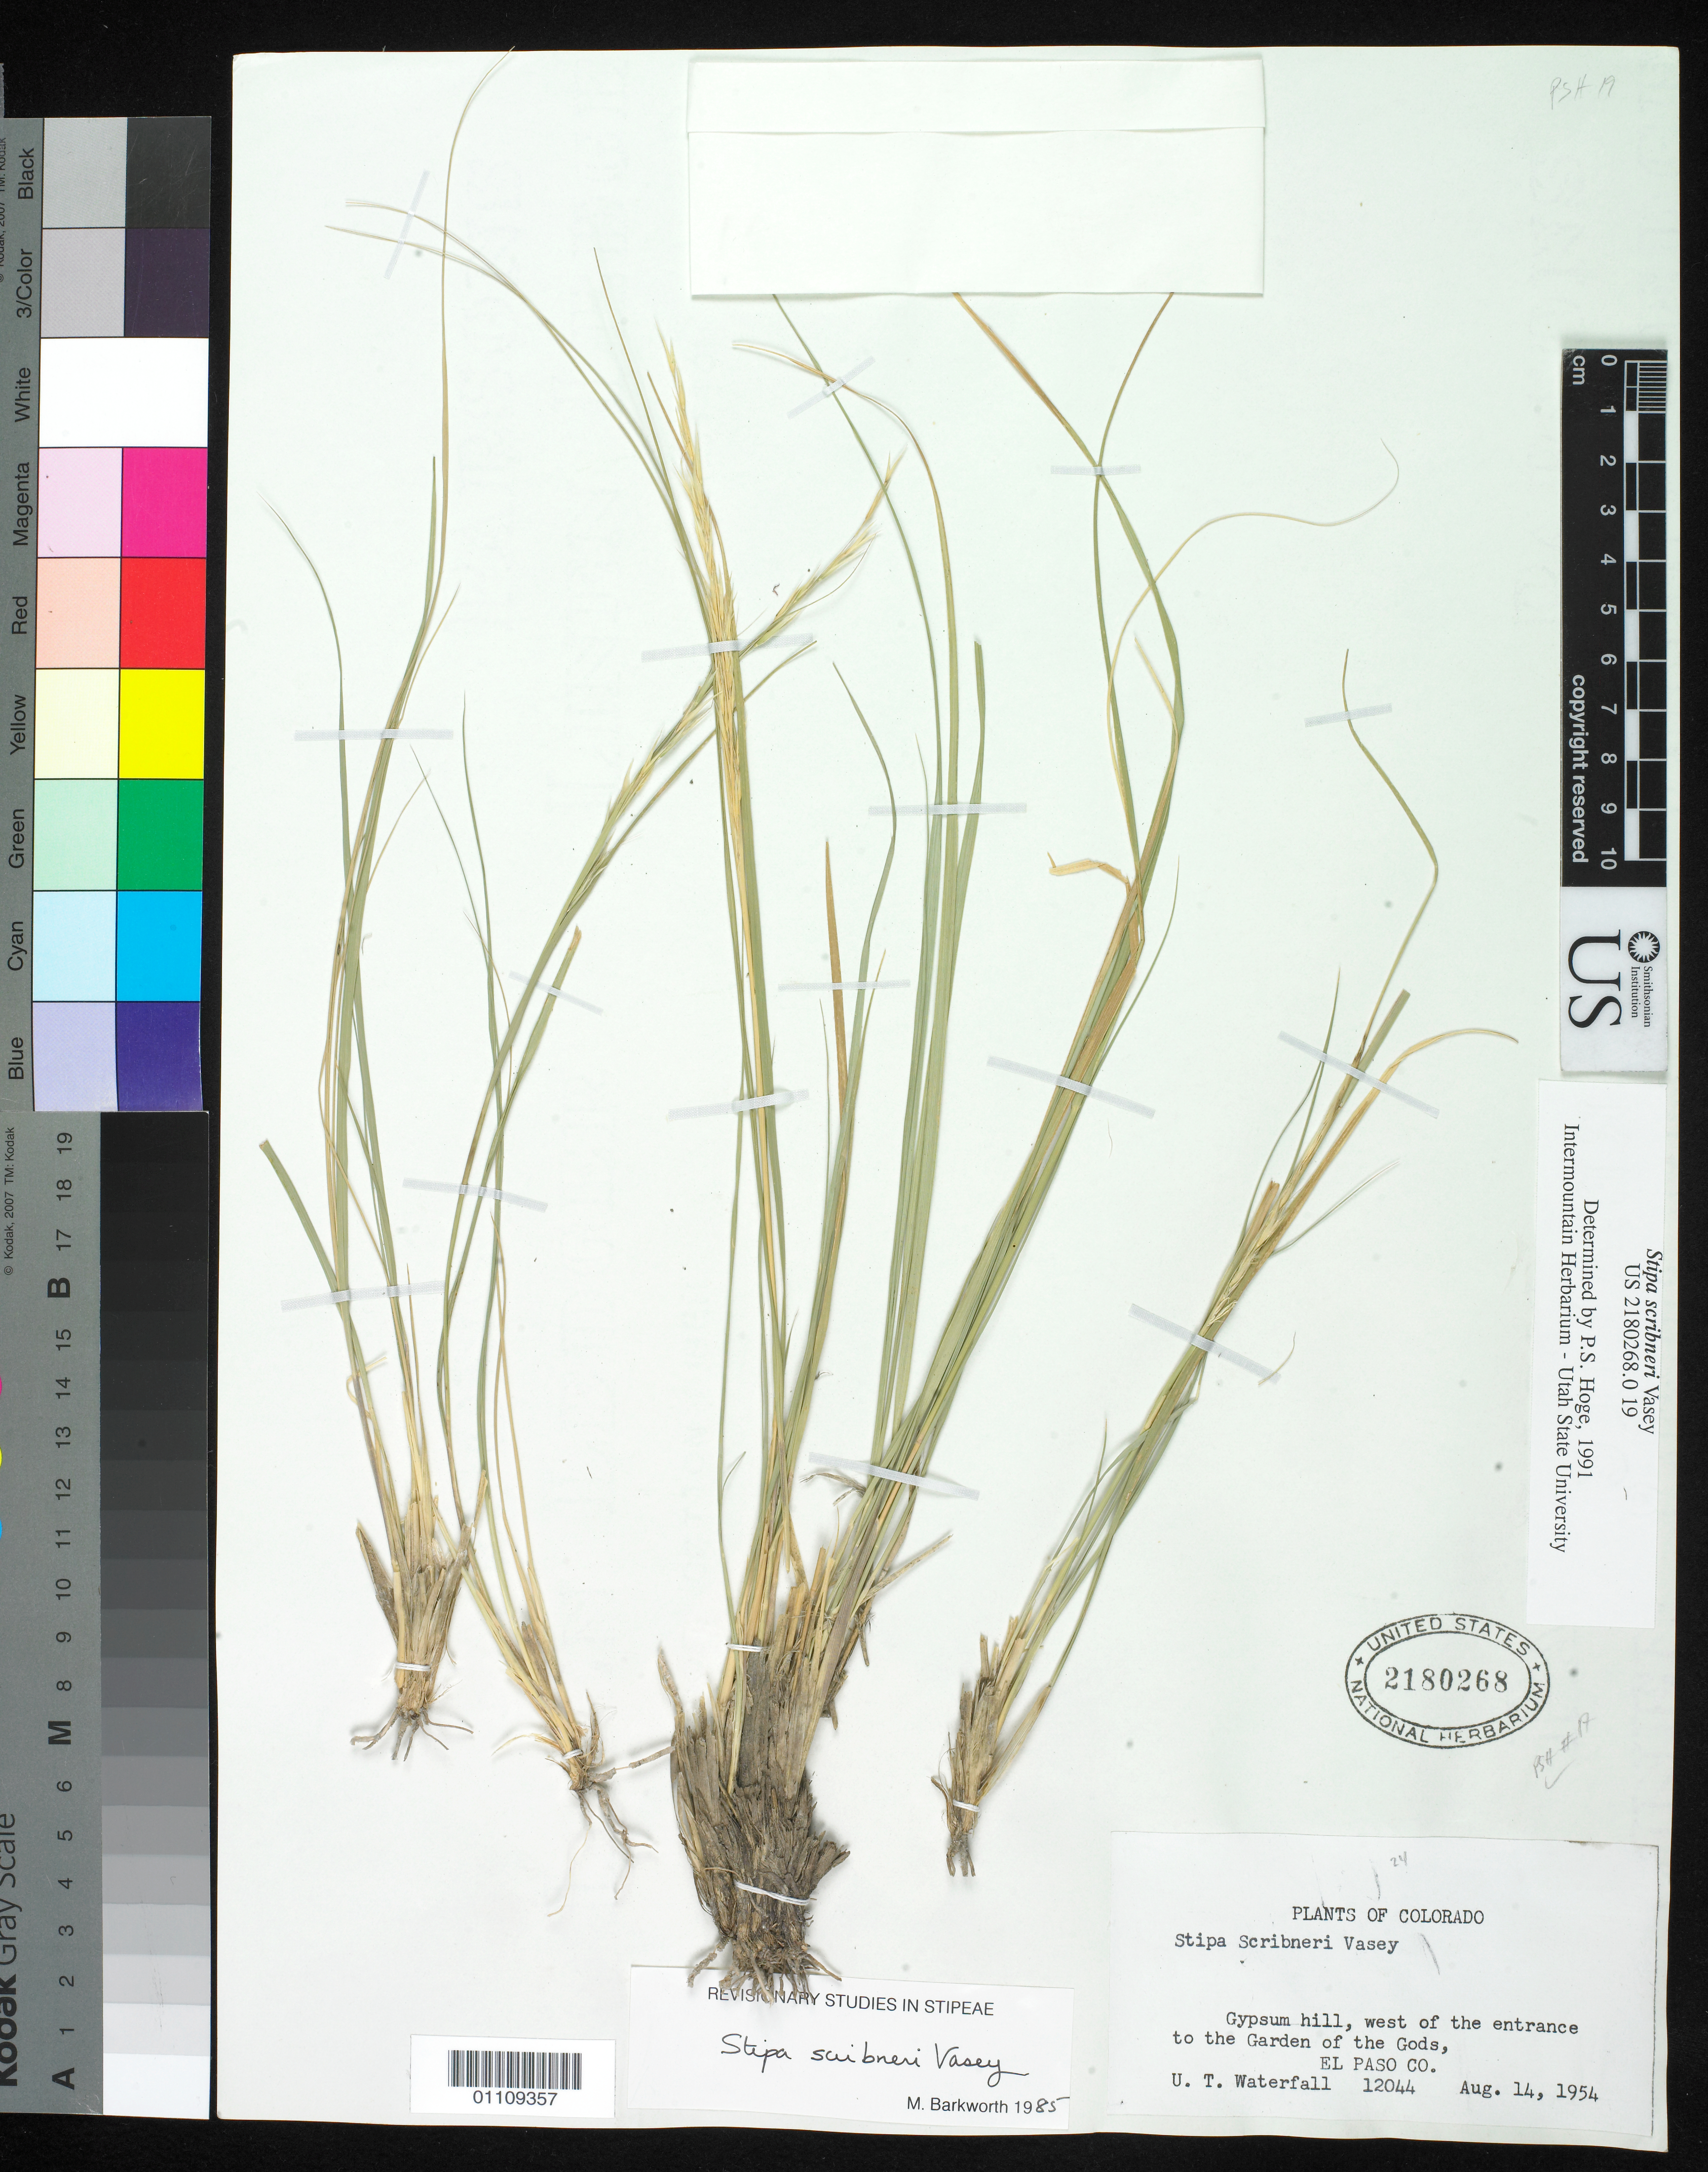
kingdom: Plantae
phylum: Tracheophyta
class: Liliopsida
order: Poales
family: Poaceae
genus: Eriocoma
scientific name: Eriocoma scribneri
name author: (Vasey) Romasch.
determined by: Poaceae Reorganization Project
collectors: U. T. Waterfall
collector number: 12044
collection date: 1954-08-14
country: United States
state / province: Colorado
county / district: El Paso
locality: Gypsum hill, W. of the entrance to the Garden of the Gods.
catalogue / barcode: US 2180268